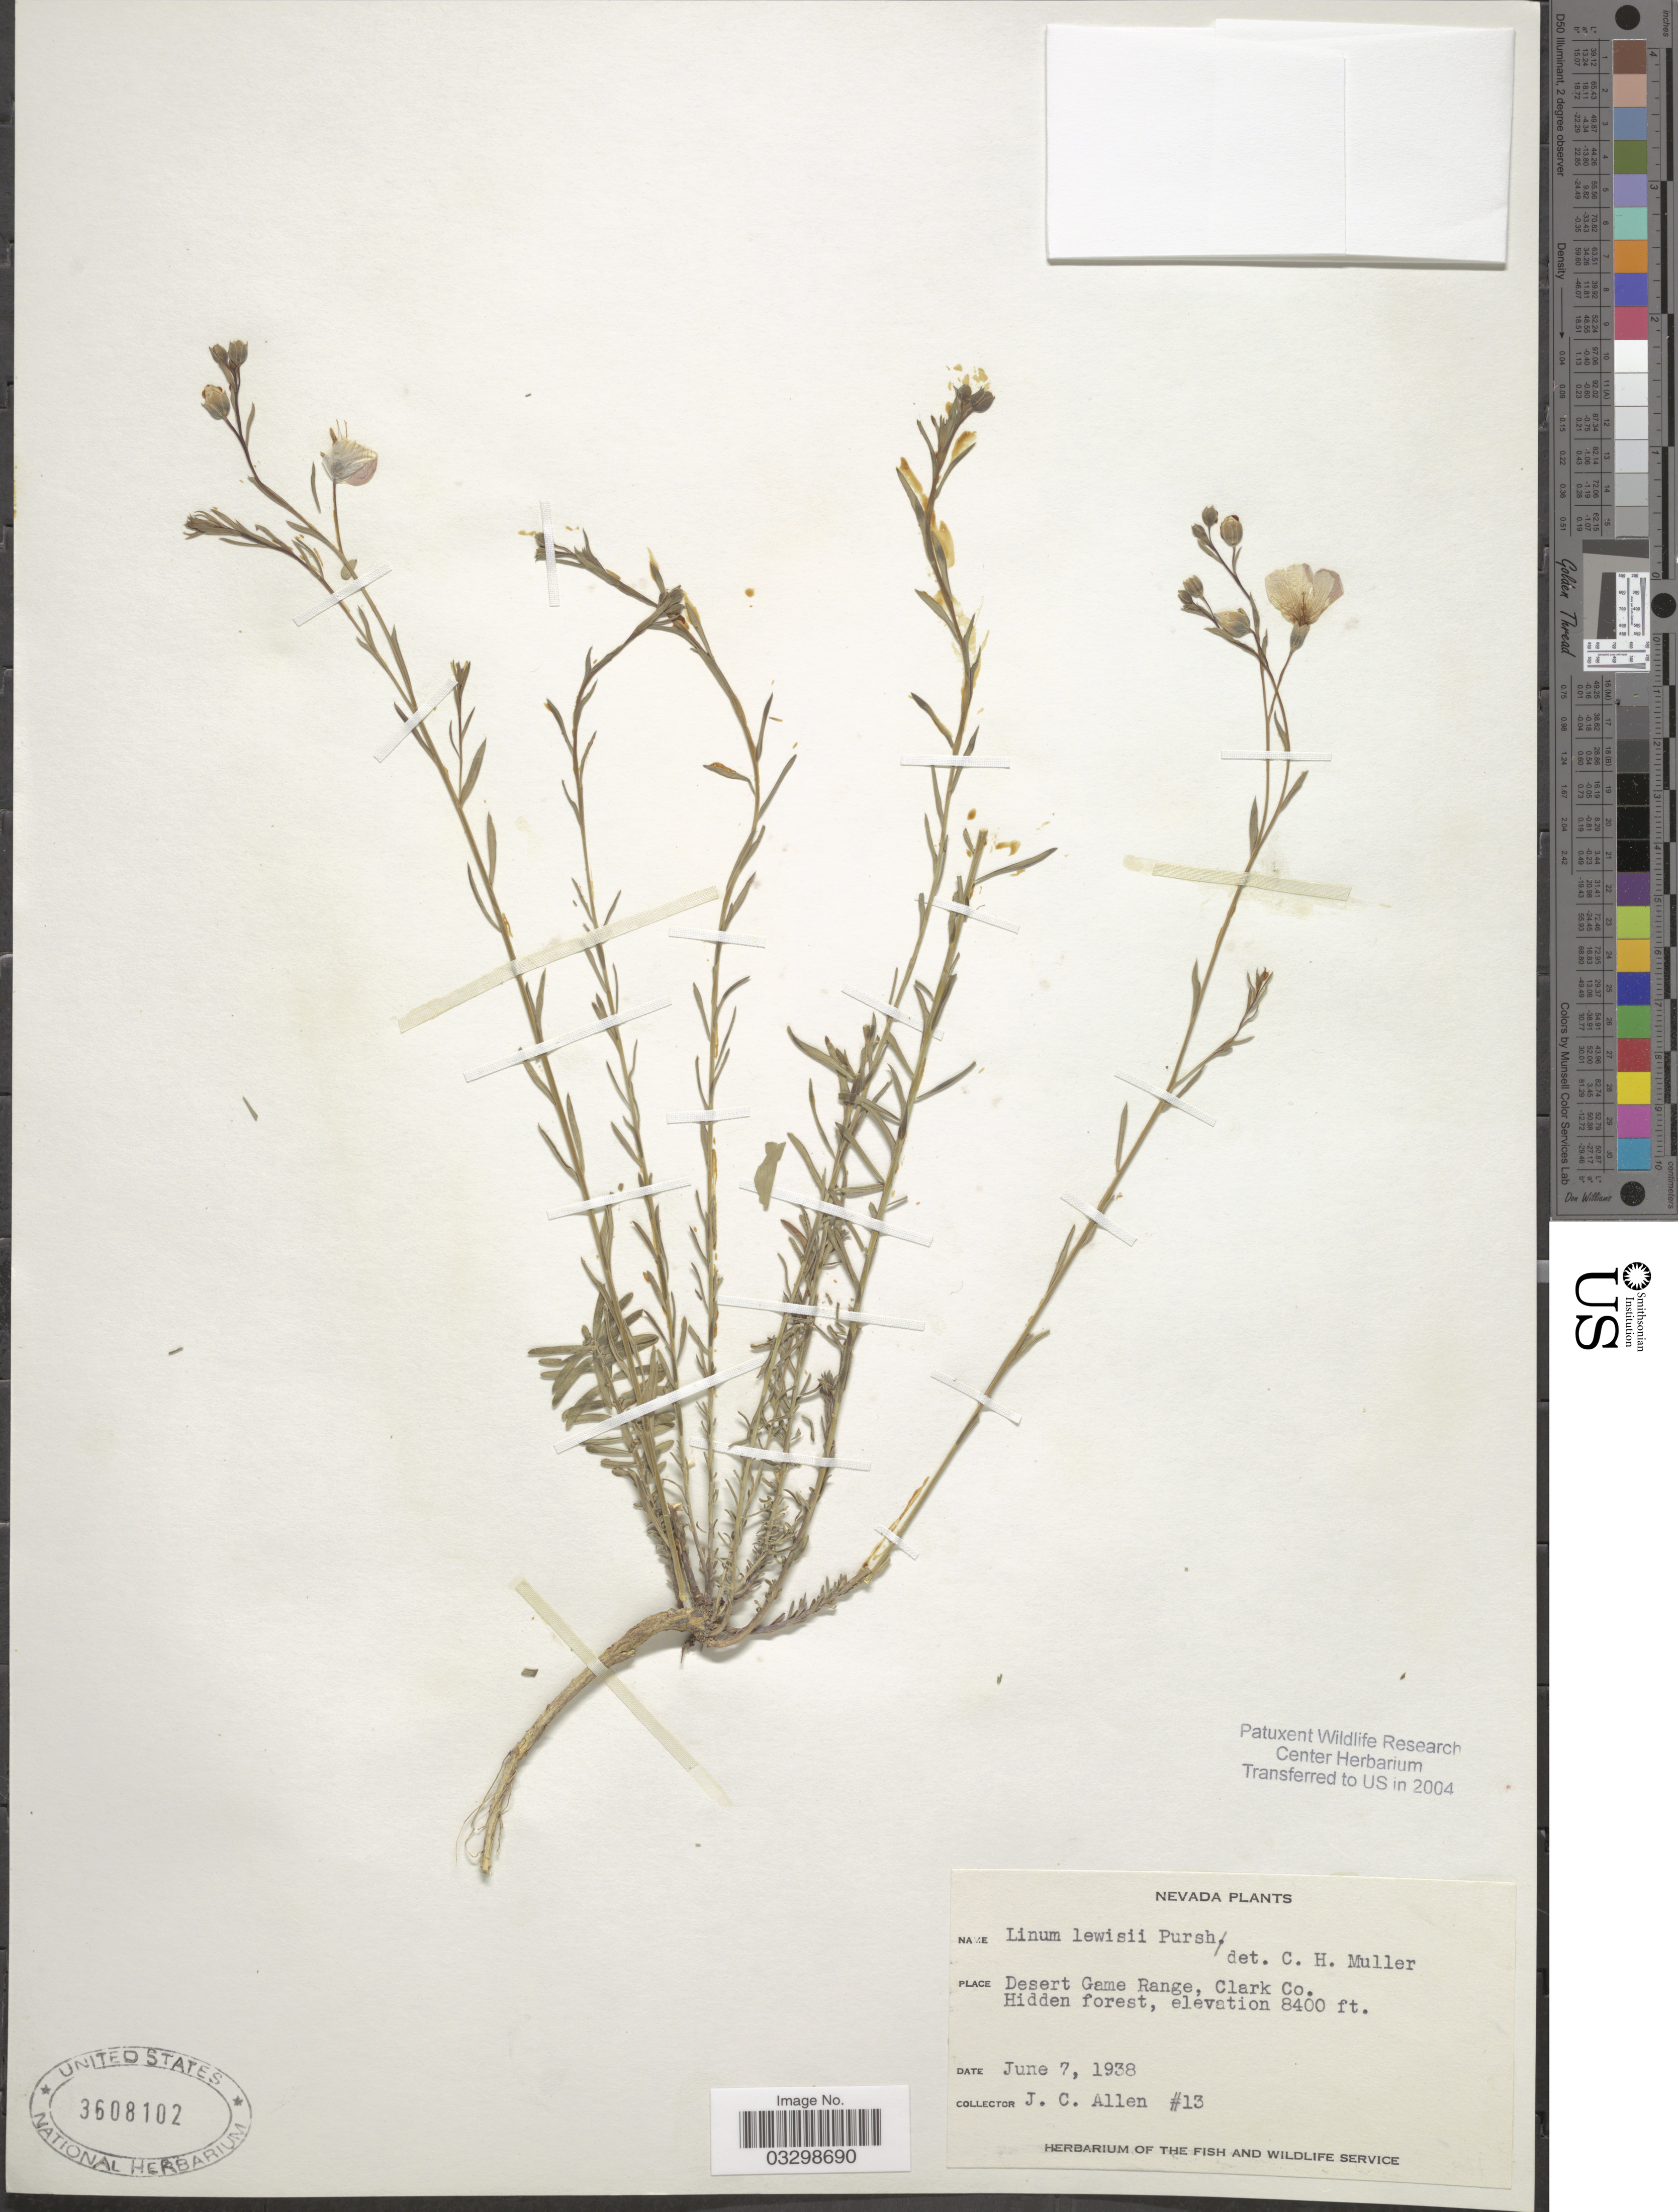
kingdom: Plantae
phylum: Tracheophyta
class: Magnoliopsida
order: Malpighiales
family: Linaceae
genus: Linum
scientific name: Linum lewisii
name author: Pursh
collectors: J. C. Allen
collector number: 13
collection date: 1938-06-07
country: United States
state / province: Nevada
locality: Desert Game Range, Clark Co. Hidden forest.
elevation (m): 2560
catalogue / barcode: US 3608102